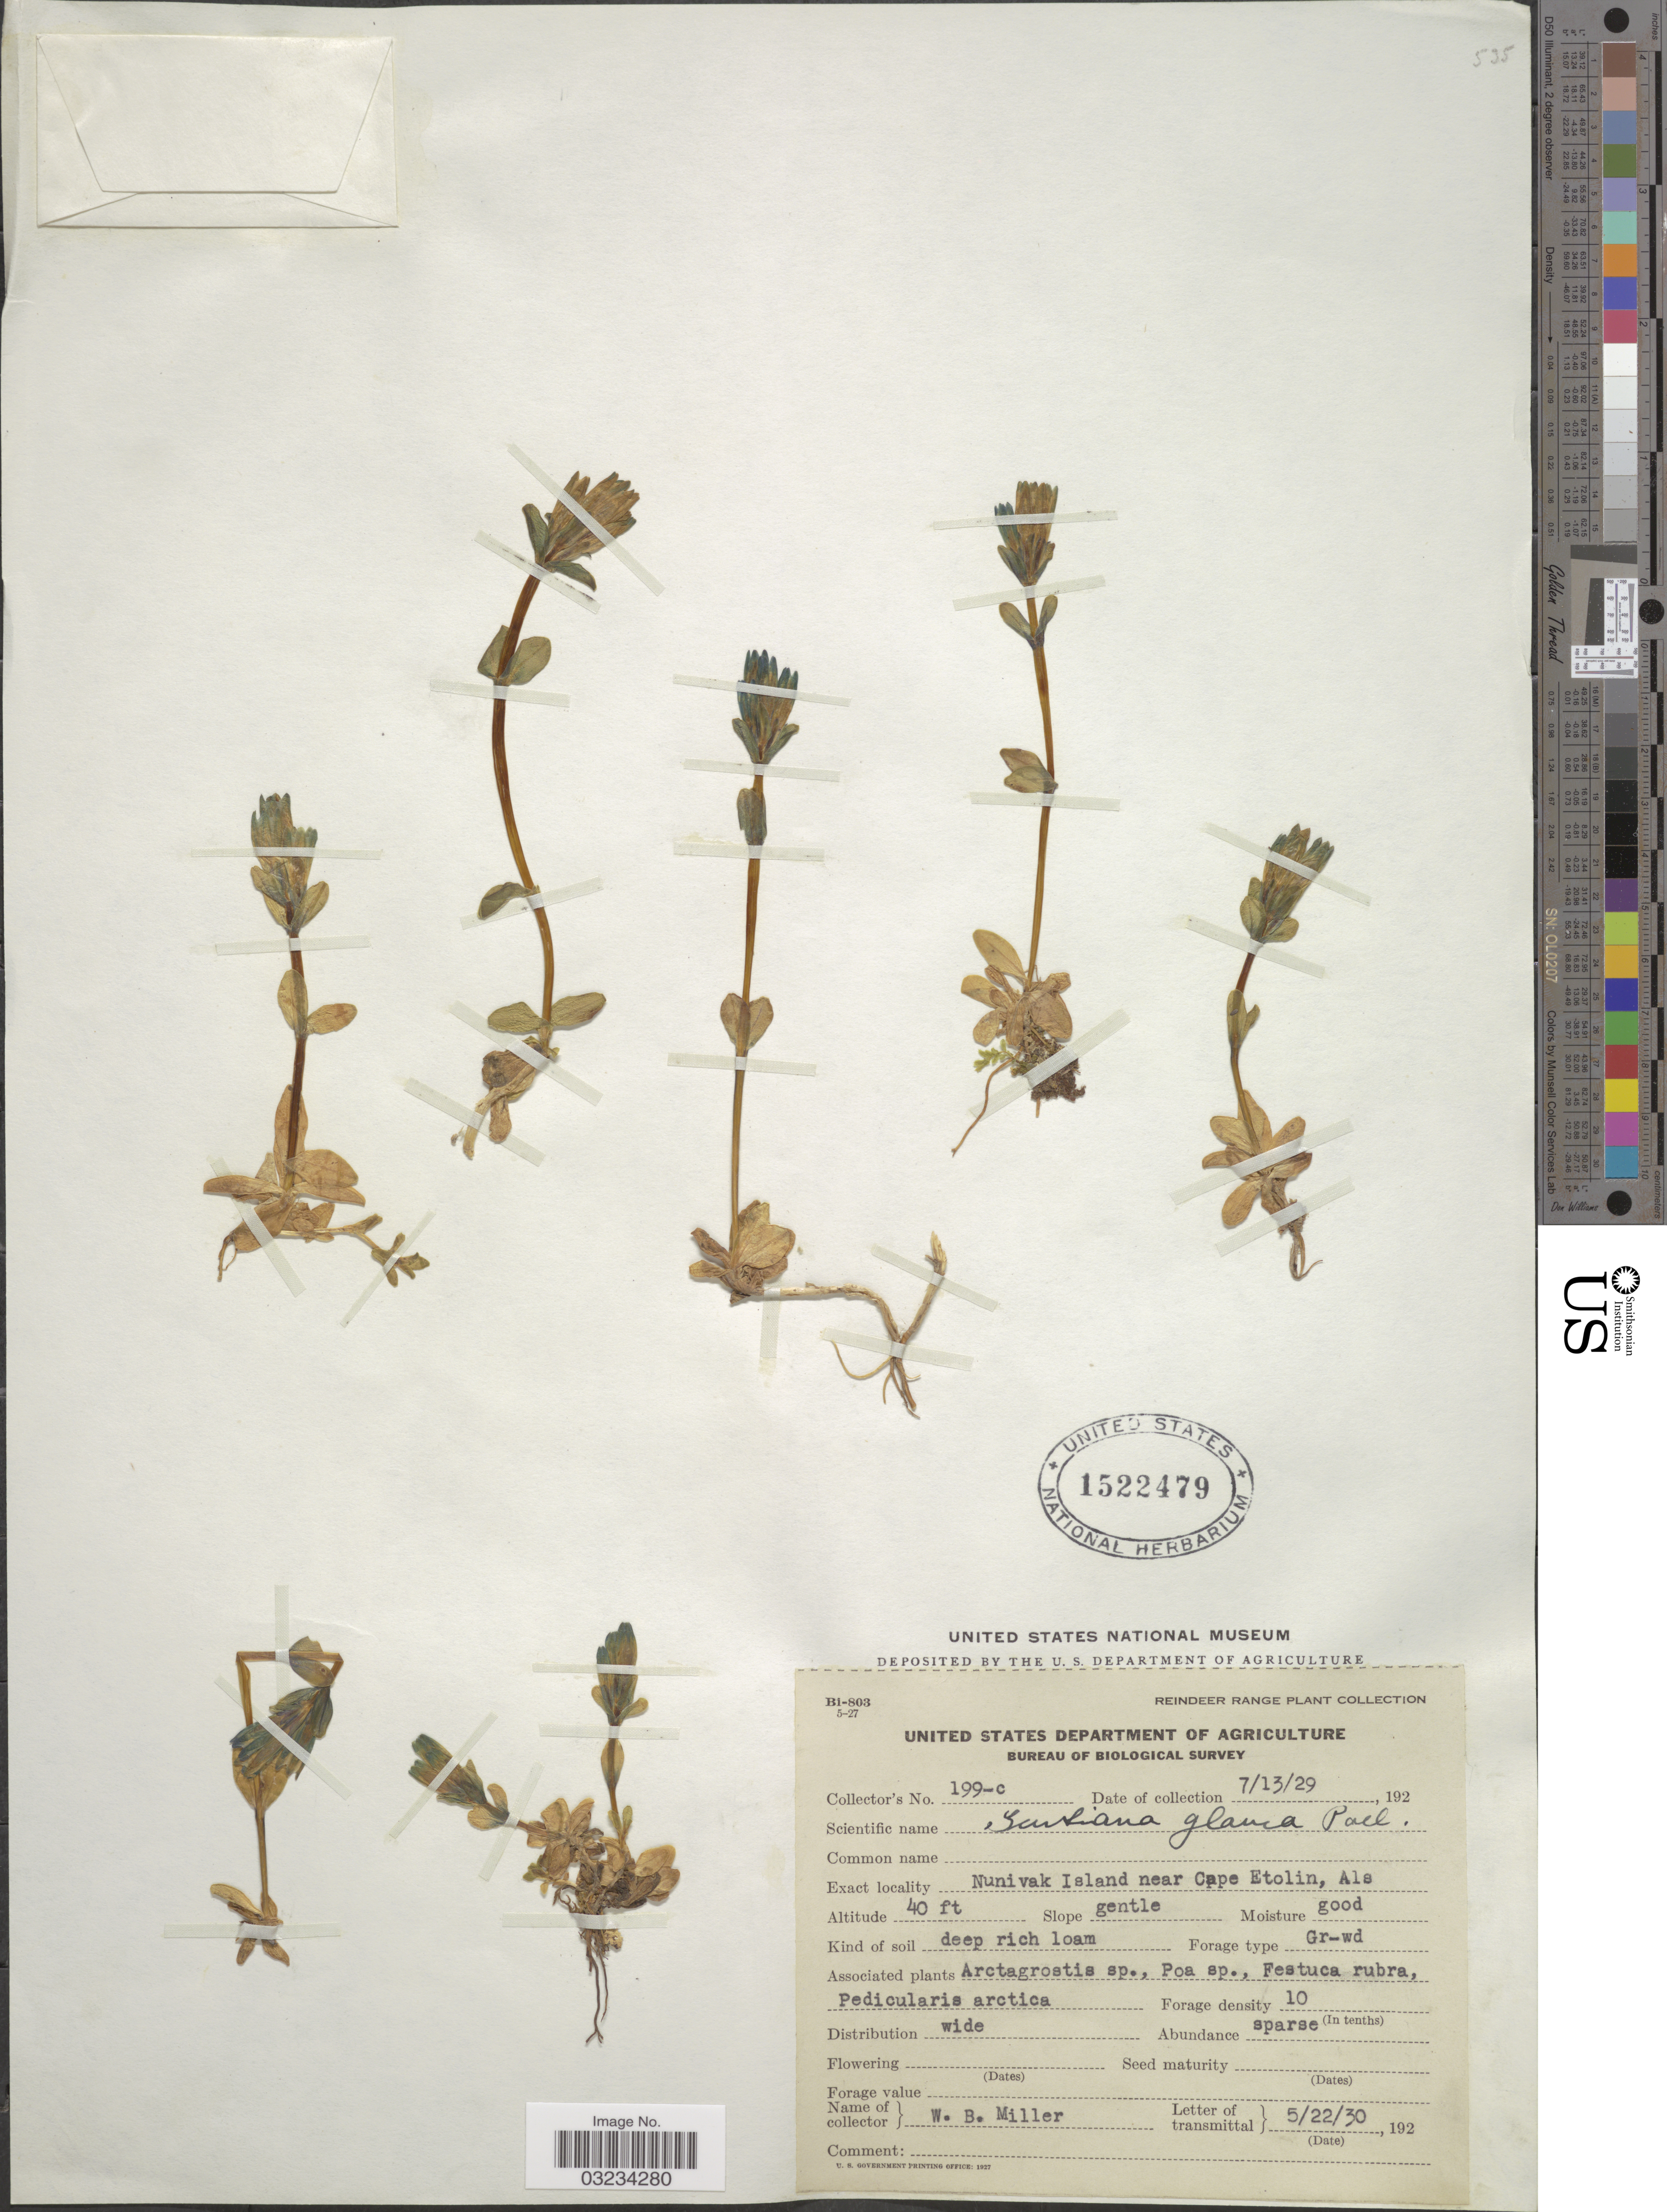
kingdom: Plantae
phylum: Tracheophyta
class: Magnoliopsida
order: Gentianales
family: Gentianaceae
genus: Gentiana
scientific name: Gentiana glauca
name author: Pall.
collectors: W. Miller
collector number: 199-c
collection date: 1929-07-13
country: United States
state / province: Alaska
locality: Nunivak Island near Cape Etolin, Als.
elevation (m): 12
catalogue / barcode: US 1522479